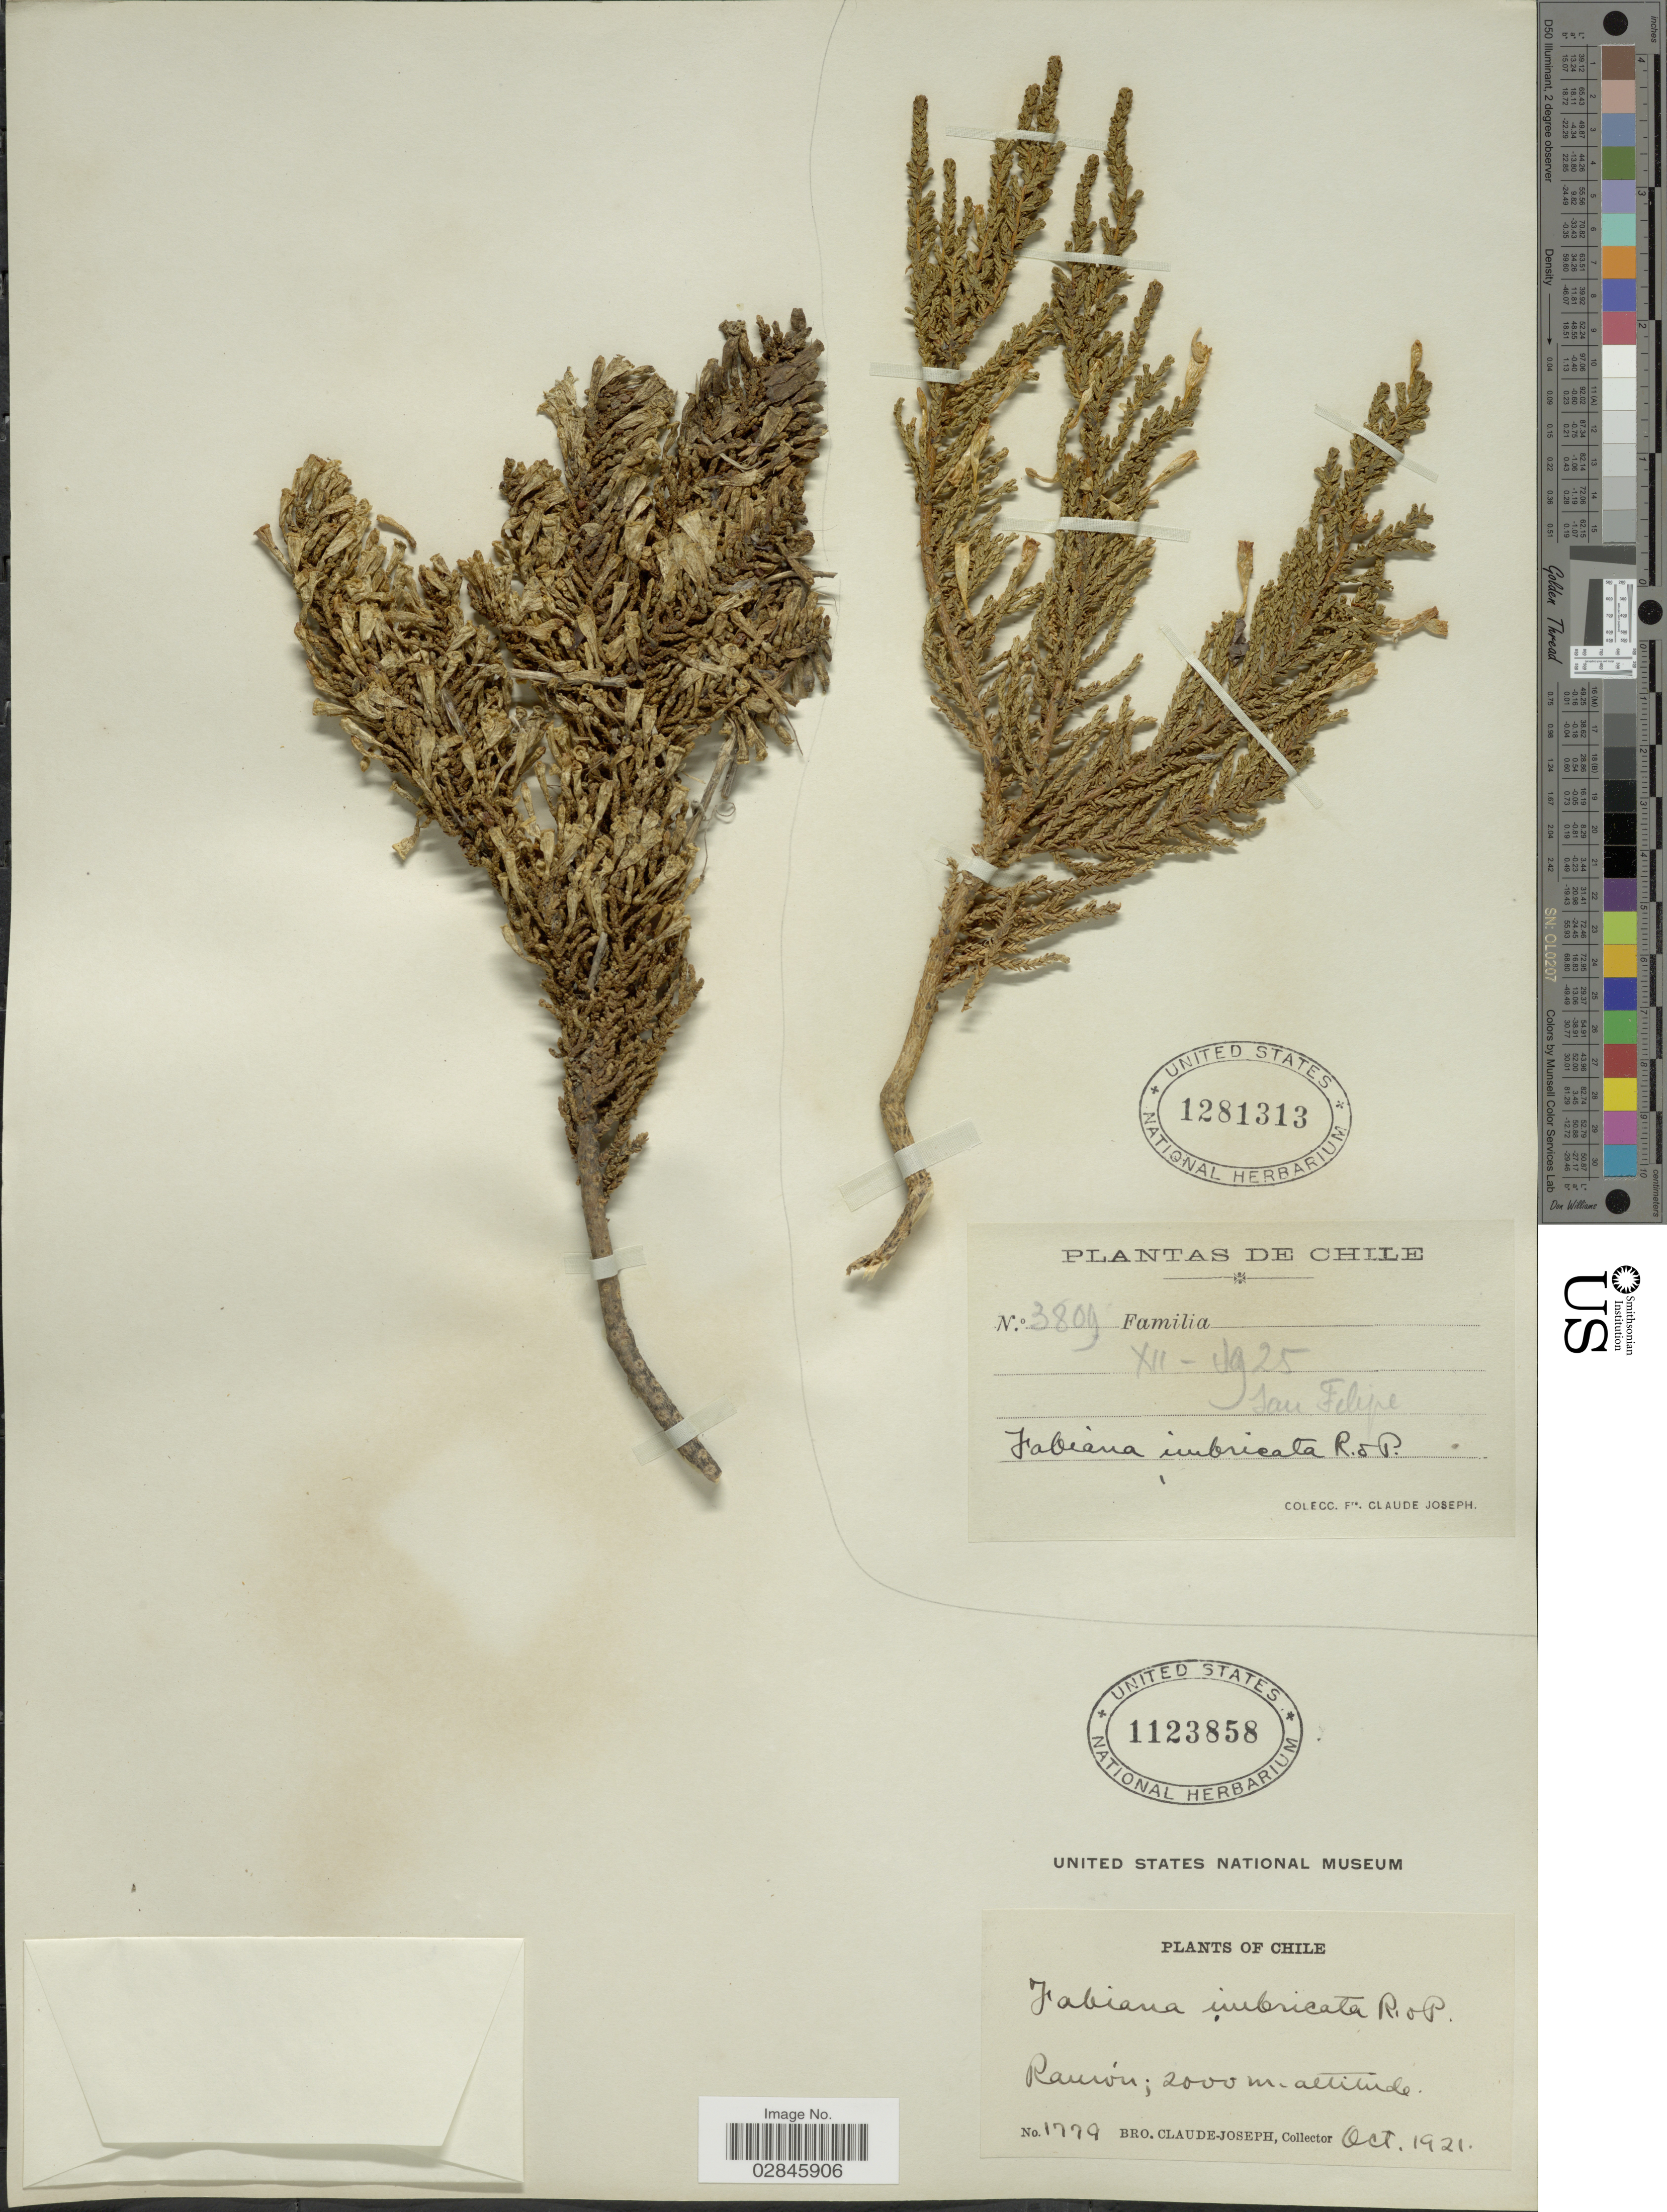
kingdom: Plantae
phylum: Tracheophyta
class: Magnoliopsida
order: Solanales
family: Solanaceae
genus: Fabiana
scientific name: Fabiana imbricata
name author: Ruiz & Pav.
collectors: Bro. Claude-Joseph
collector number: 3809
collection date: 1925-12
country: Chile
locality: San Felipe.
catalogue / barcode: US 1281313